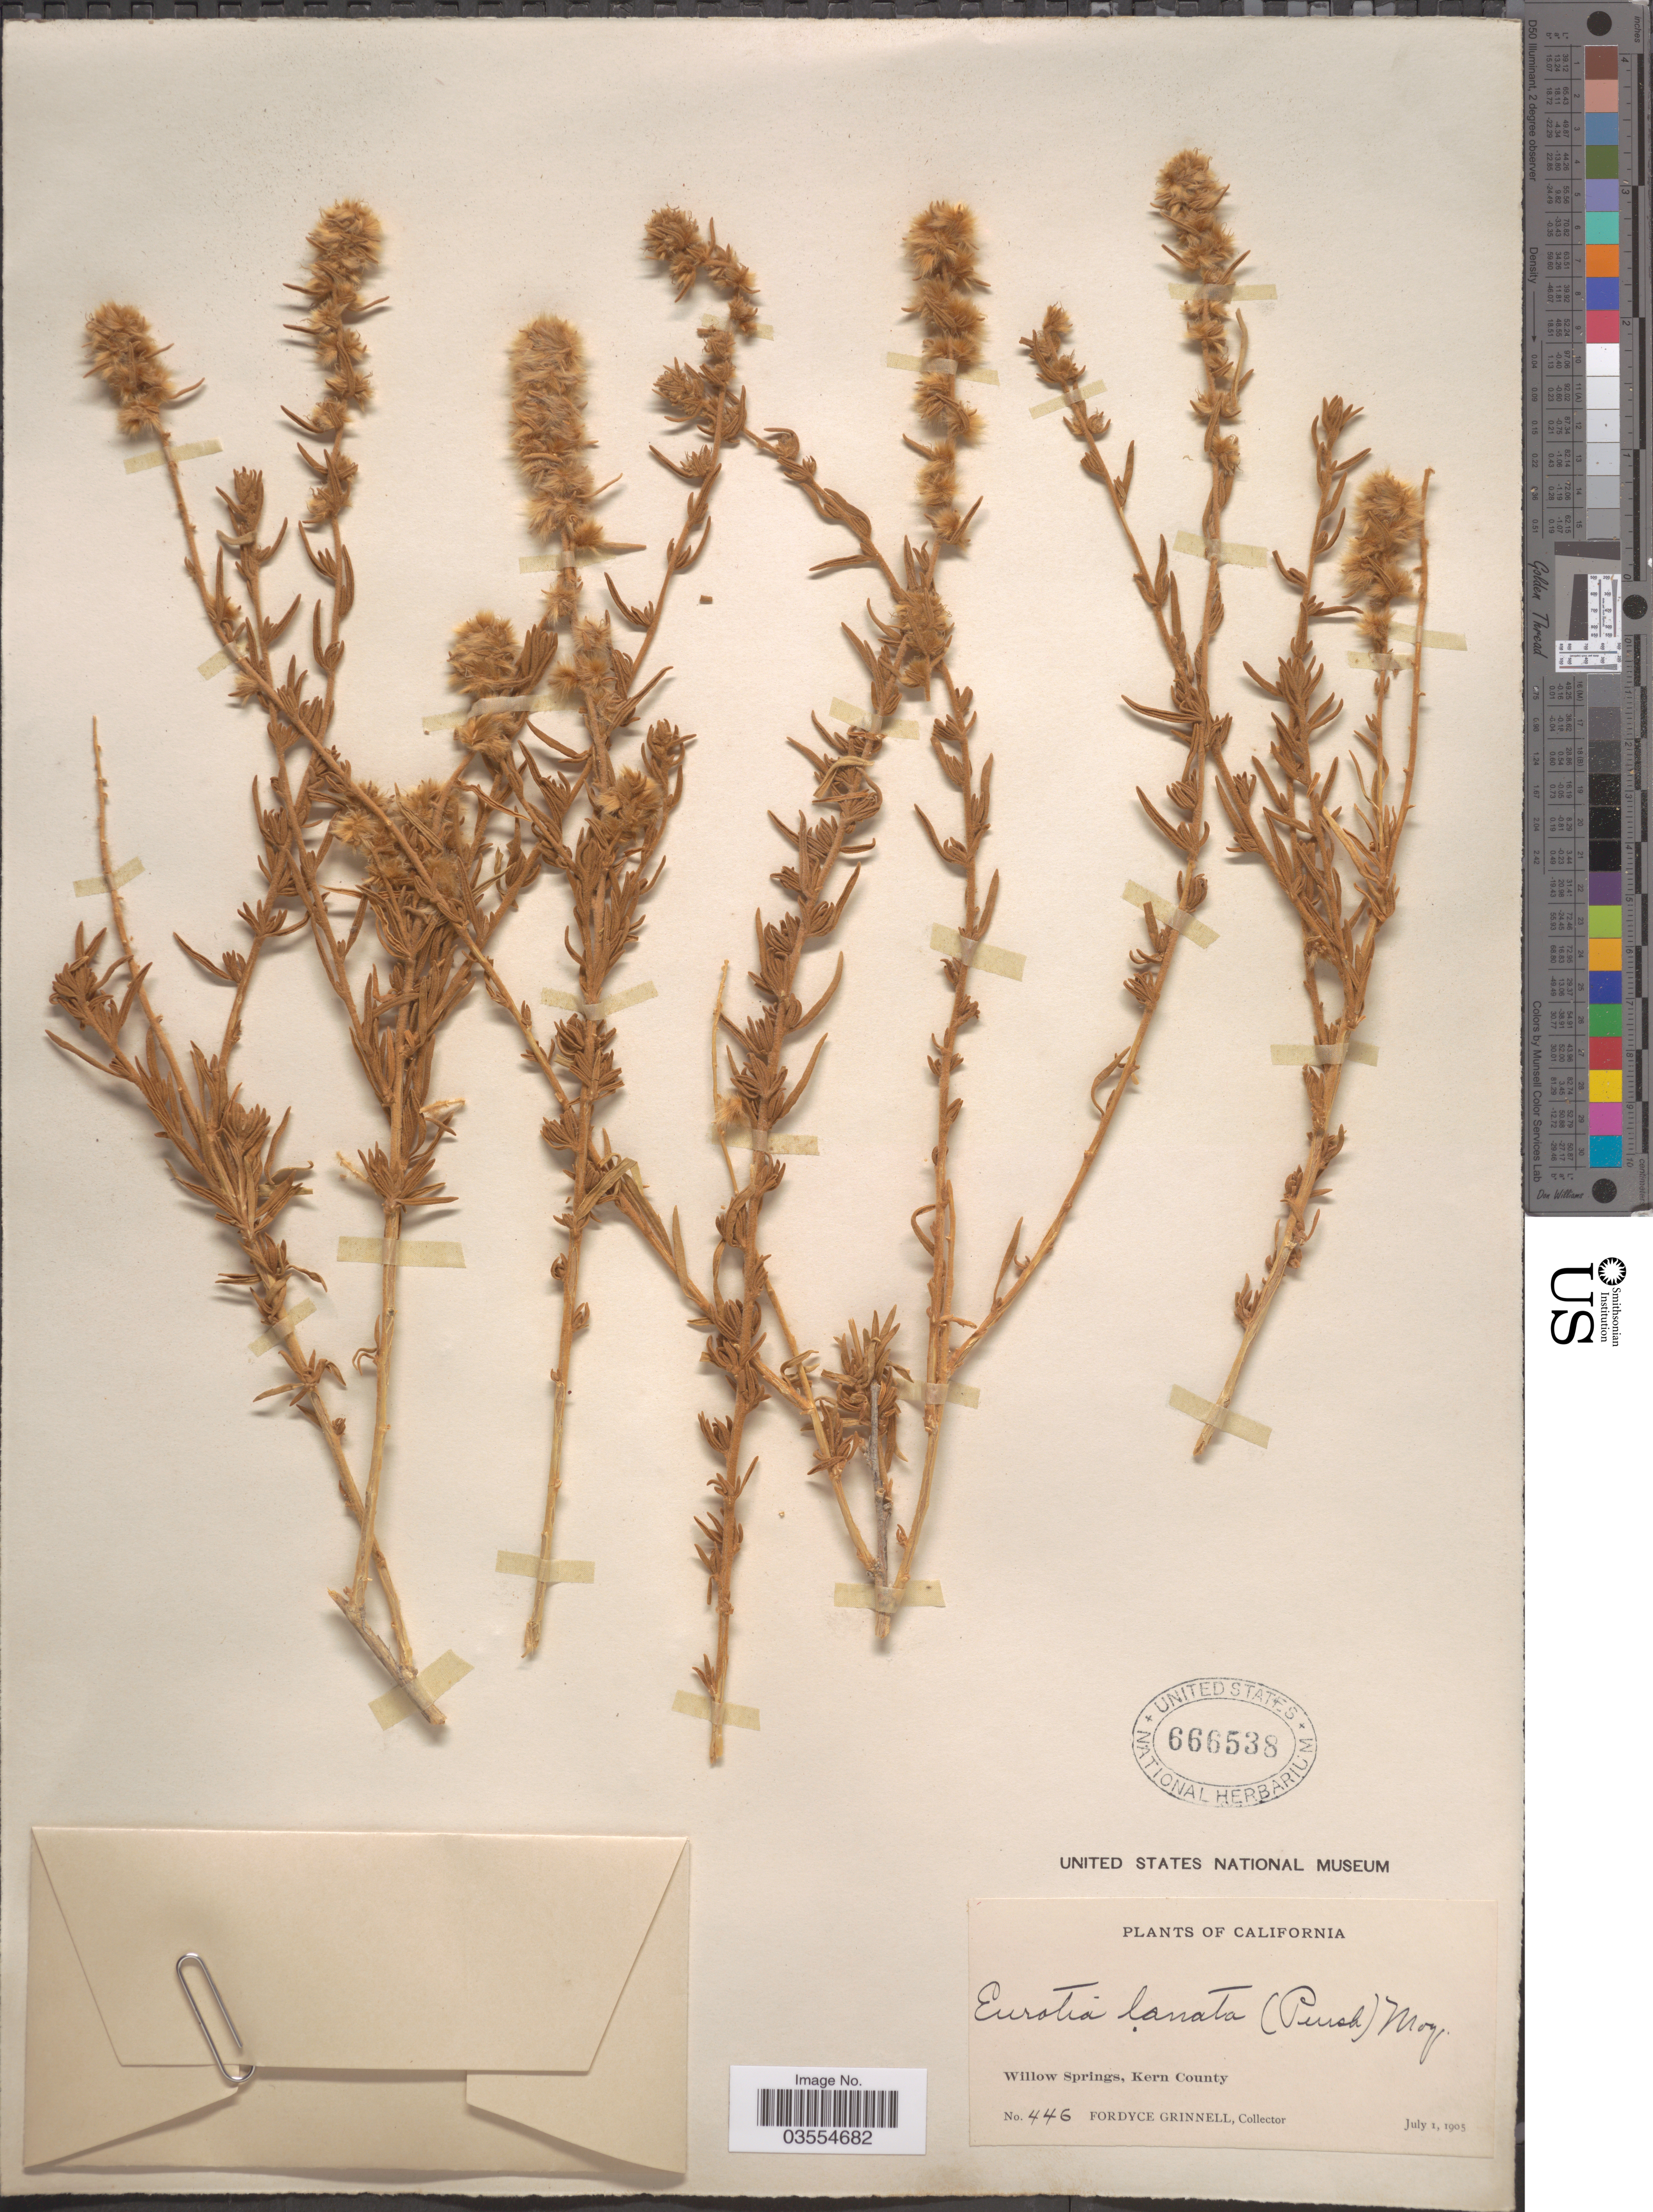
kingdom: Plantae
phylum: Tracheophyta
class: Magnoliopsida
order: Caryophyllales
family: Amaranthaceae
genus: Krascheninnikovia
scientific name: Krascheninnikovia lanata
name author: (Pursh) A. Meeuse & A.Smit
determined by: U.S. National Herbarium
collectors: F. Grinnell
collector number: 446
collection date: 1905-07-01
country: United States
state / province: California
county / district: Kern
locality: Willow Springs, Kern County.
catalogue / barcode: US 666538